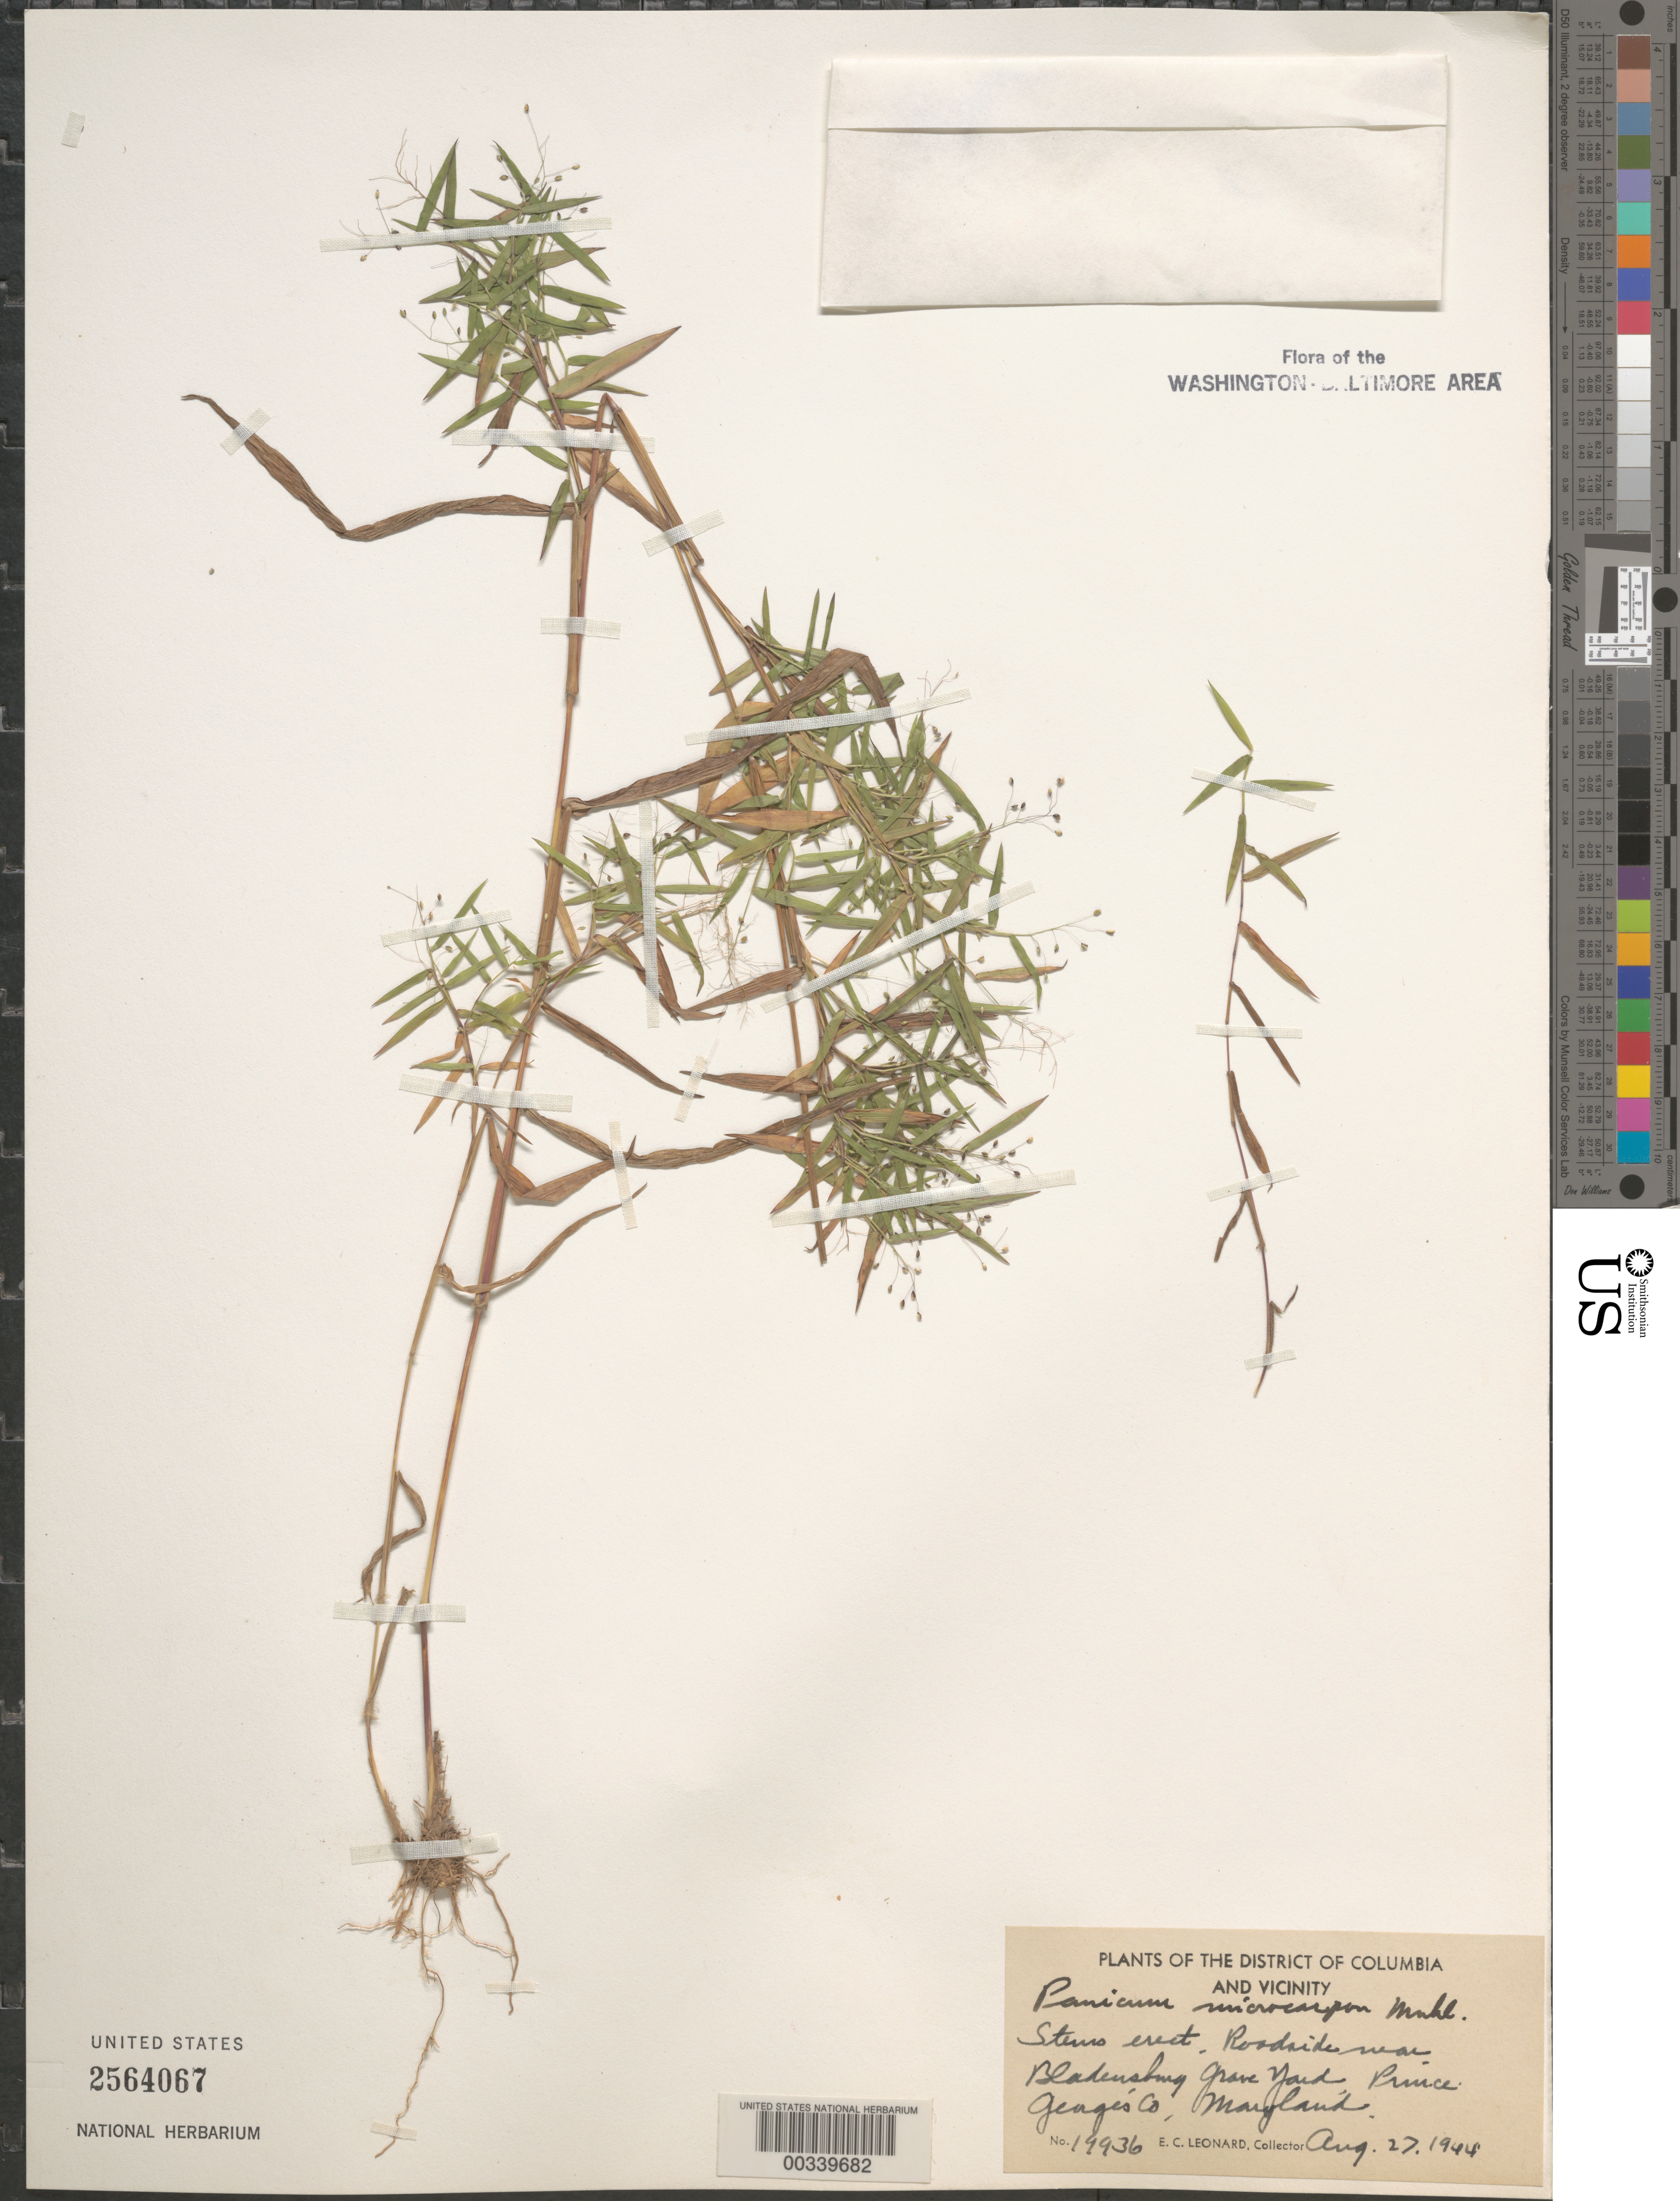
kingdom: Plantae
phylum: Tracheophyta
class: Liliopsida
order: Poales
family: Poaceae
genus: Dichanthelium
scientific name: Dichanthelium dichotomum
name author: (L.) Gould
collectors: E. C. Leonard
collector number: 19936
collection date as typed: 27 Aug 1944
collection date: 1944-08-27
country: United States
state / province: Maryland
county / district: Prince George's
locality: Bladensburg Grave Yard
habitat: Roadside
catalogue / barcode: US 2564067